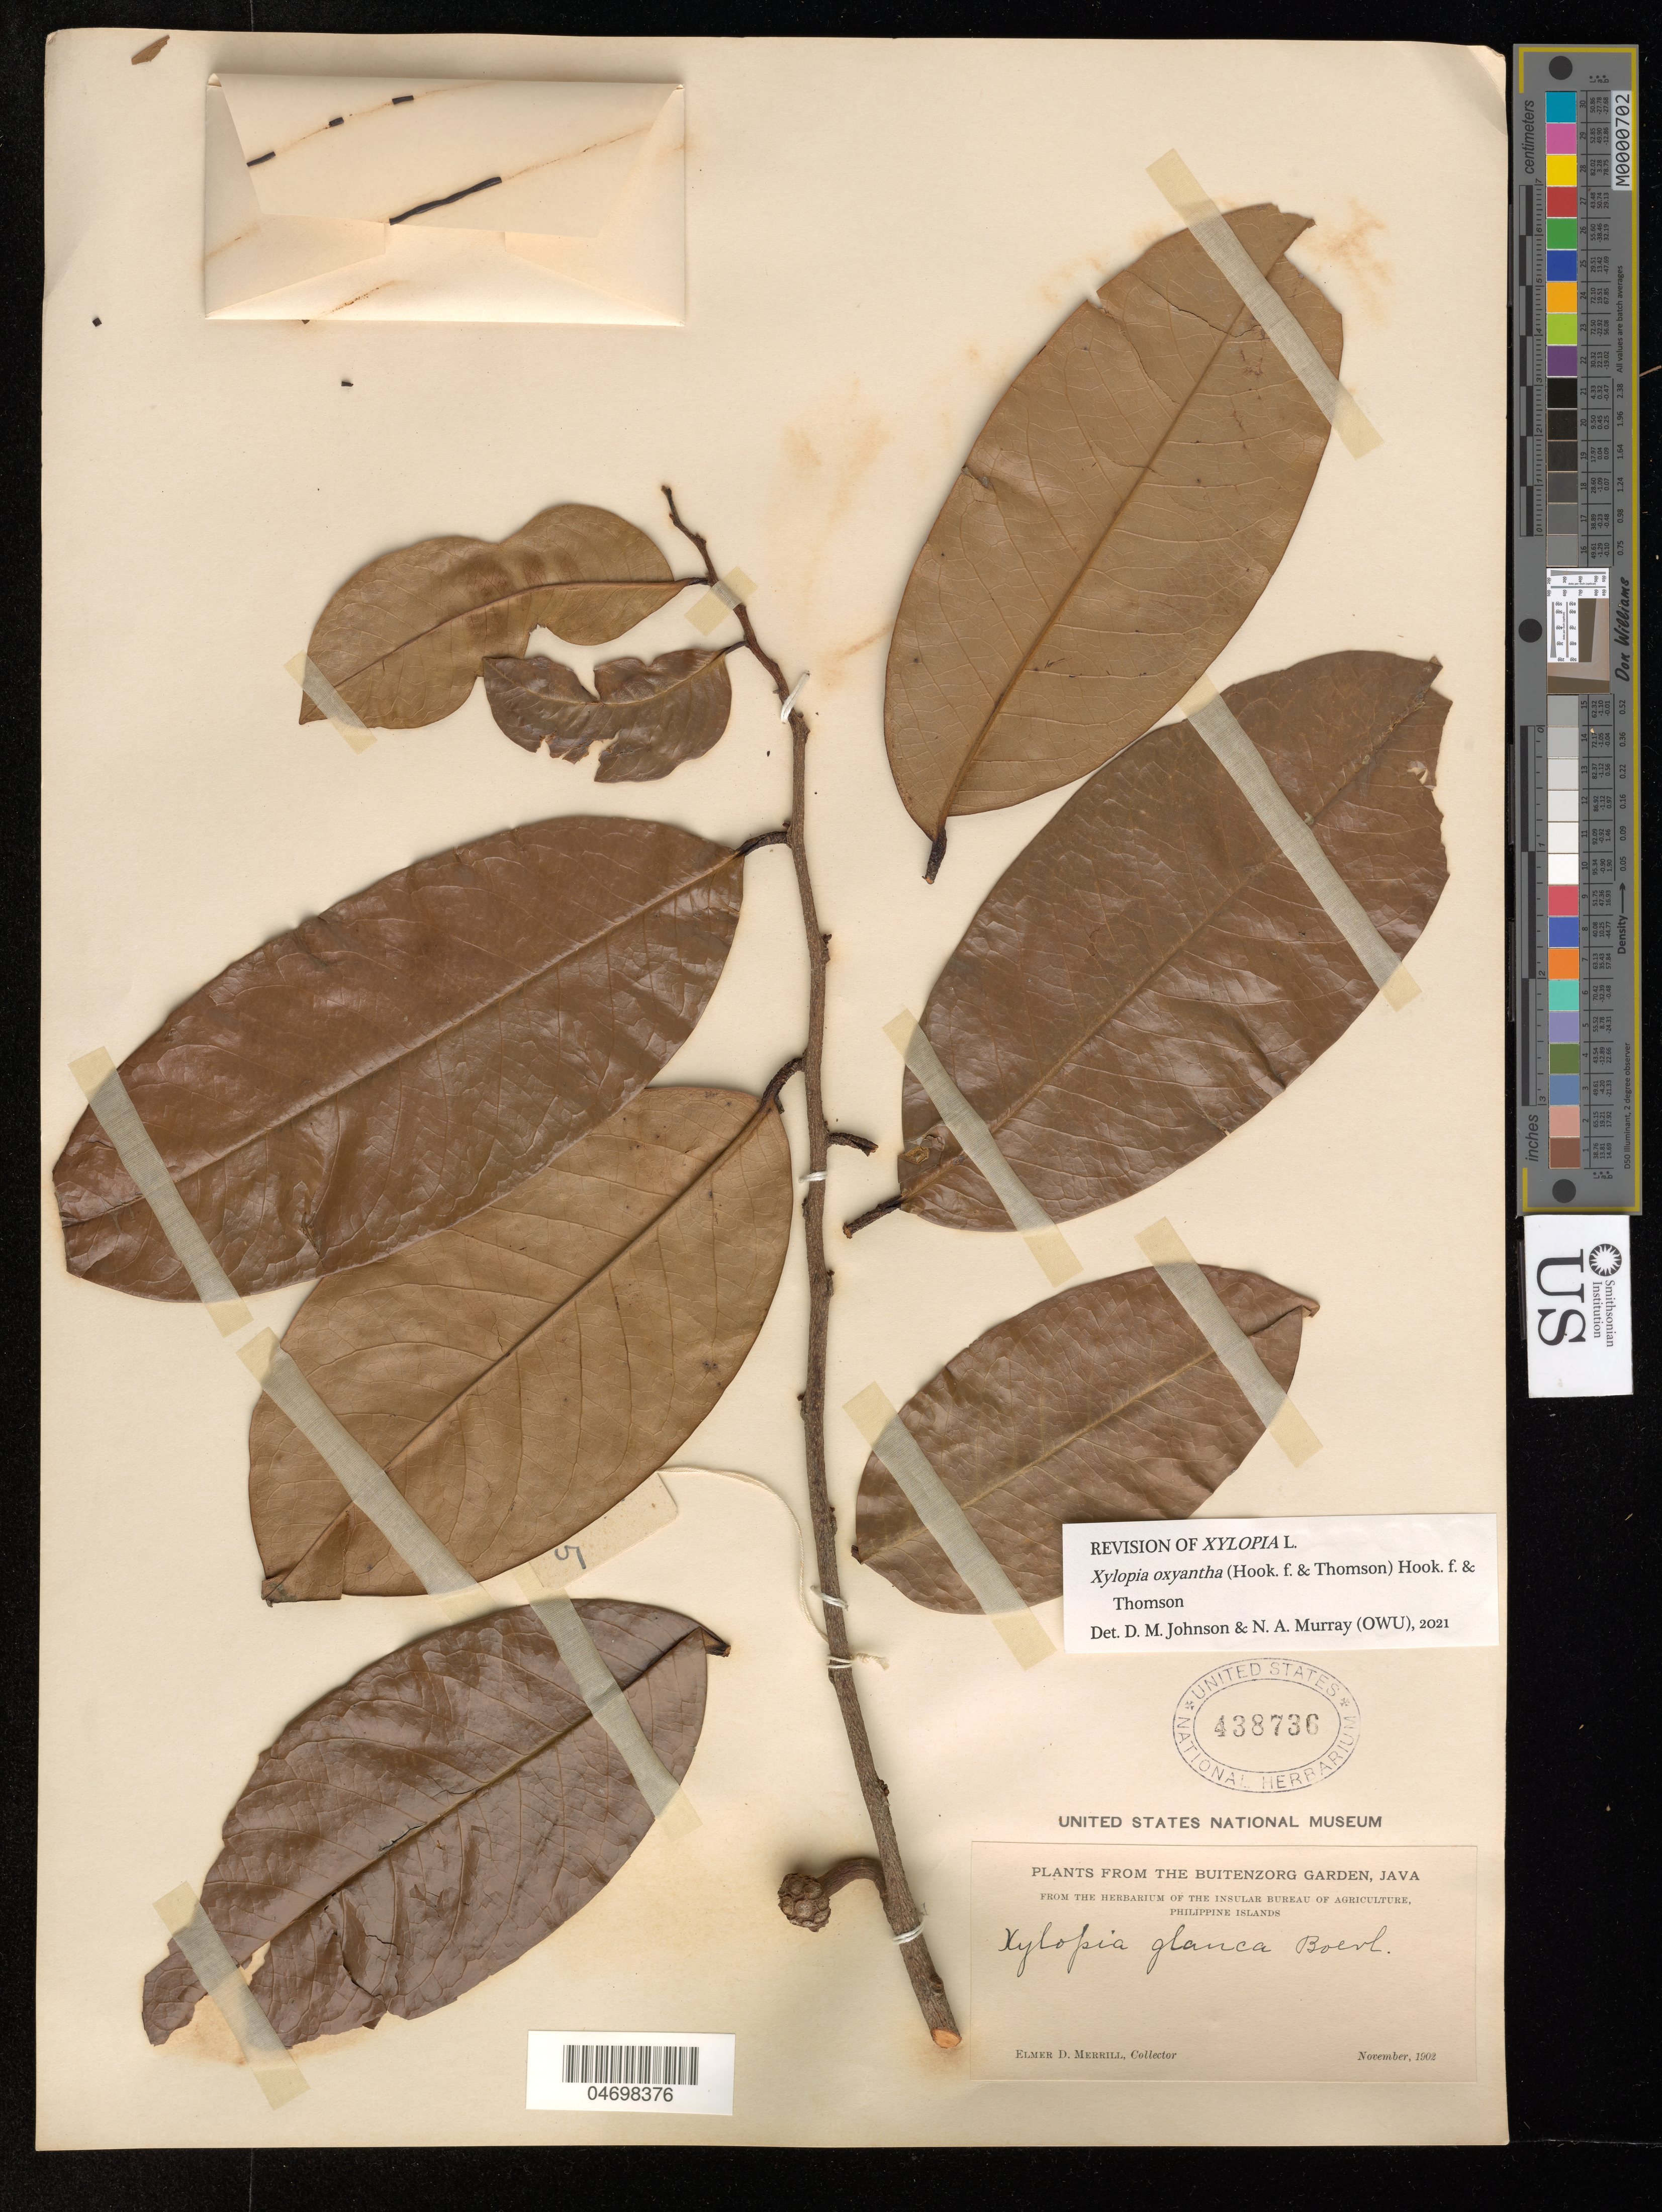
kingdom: Plantae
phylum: Tracheophyta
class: Magnoliopsida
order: Magnoliales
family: Annonaceae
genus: Xylopia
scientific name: Xylopia oxyantha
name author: (Hook. f. & Thomson) Hook. f. & Thomson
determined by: Johnson, D. M.; Murray, N. A.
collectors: E. D. Merrill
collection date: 1902-11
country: Indonesia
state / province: Java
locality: Buitenzorg Garden. Cult. Hort. Bot. Bog. Java.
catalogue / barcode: US 438736